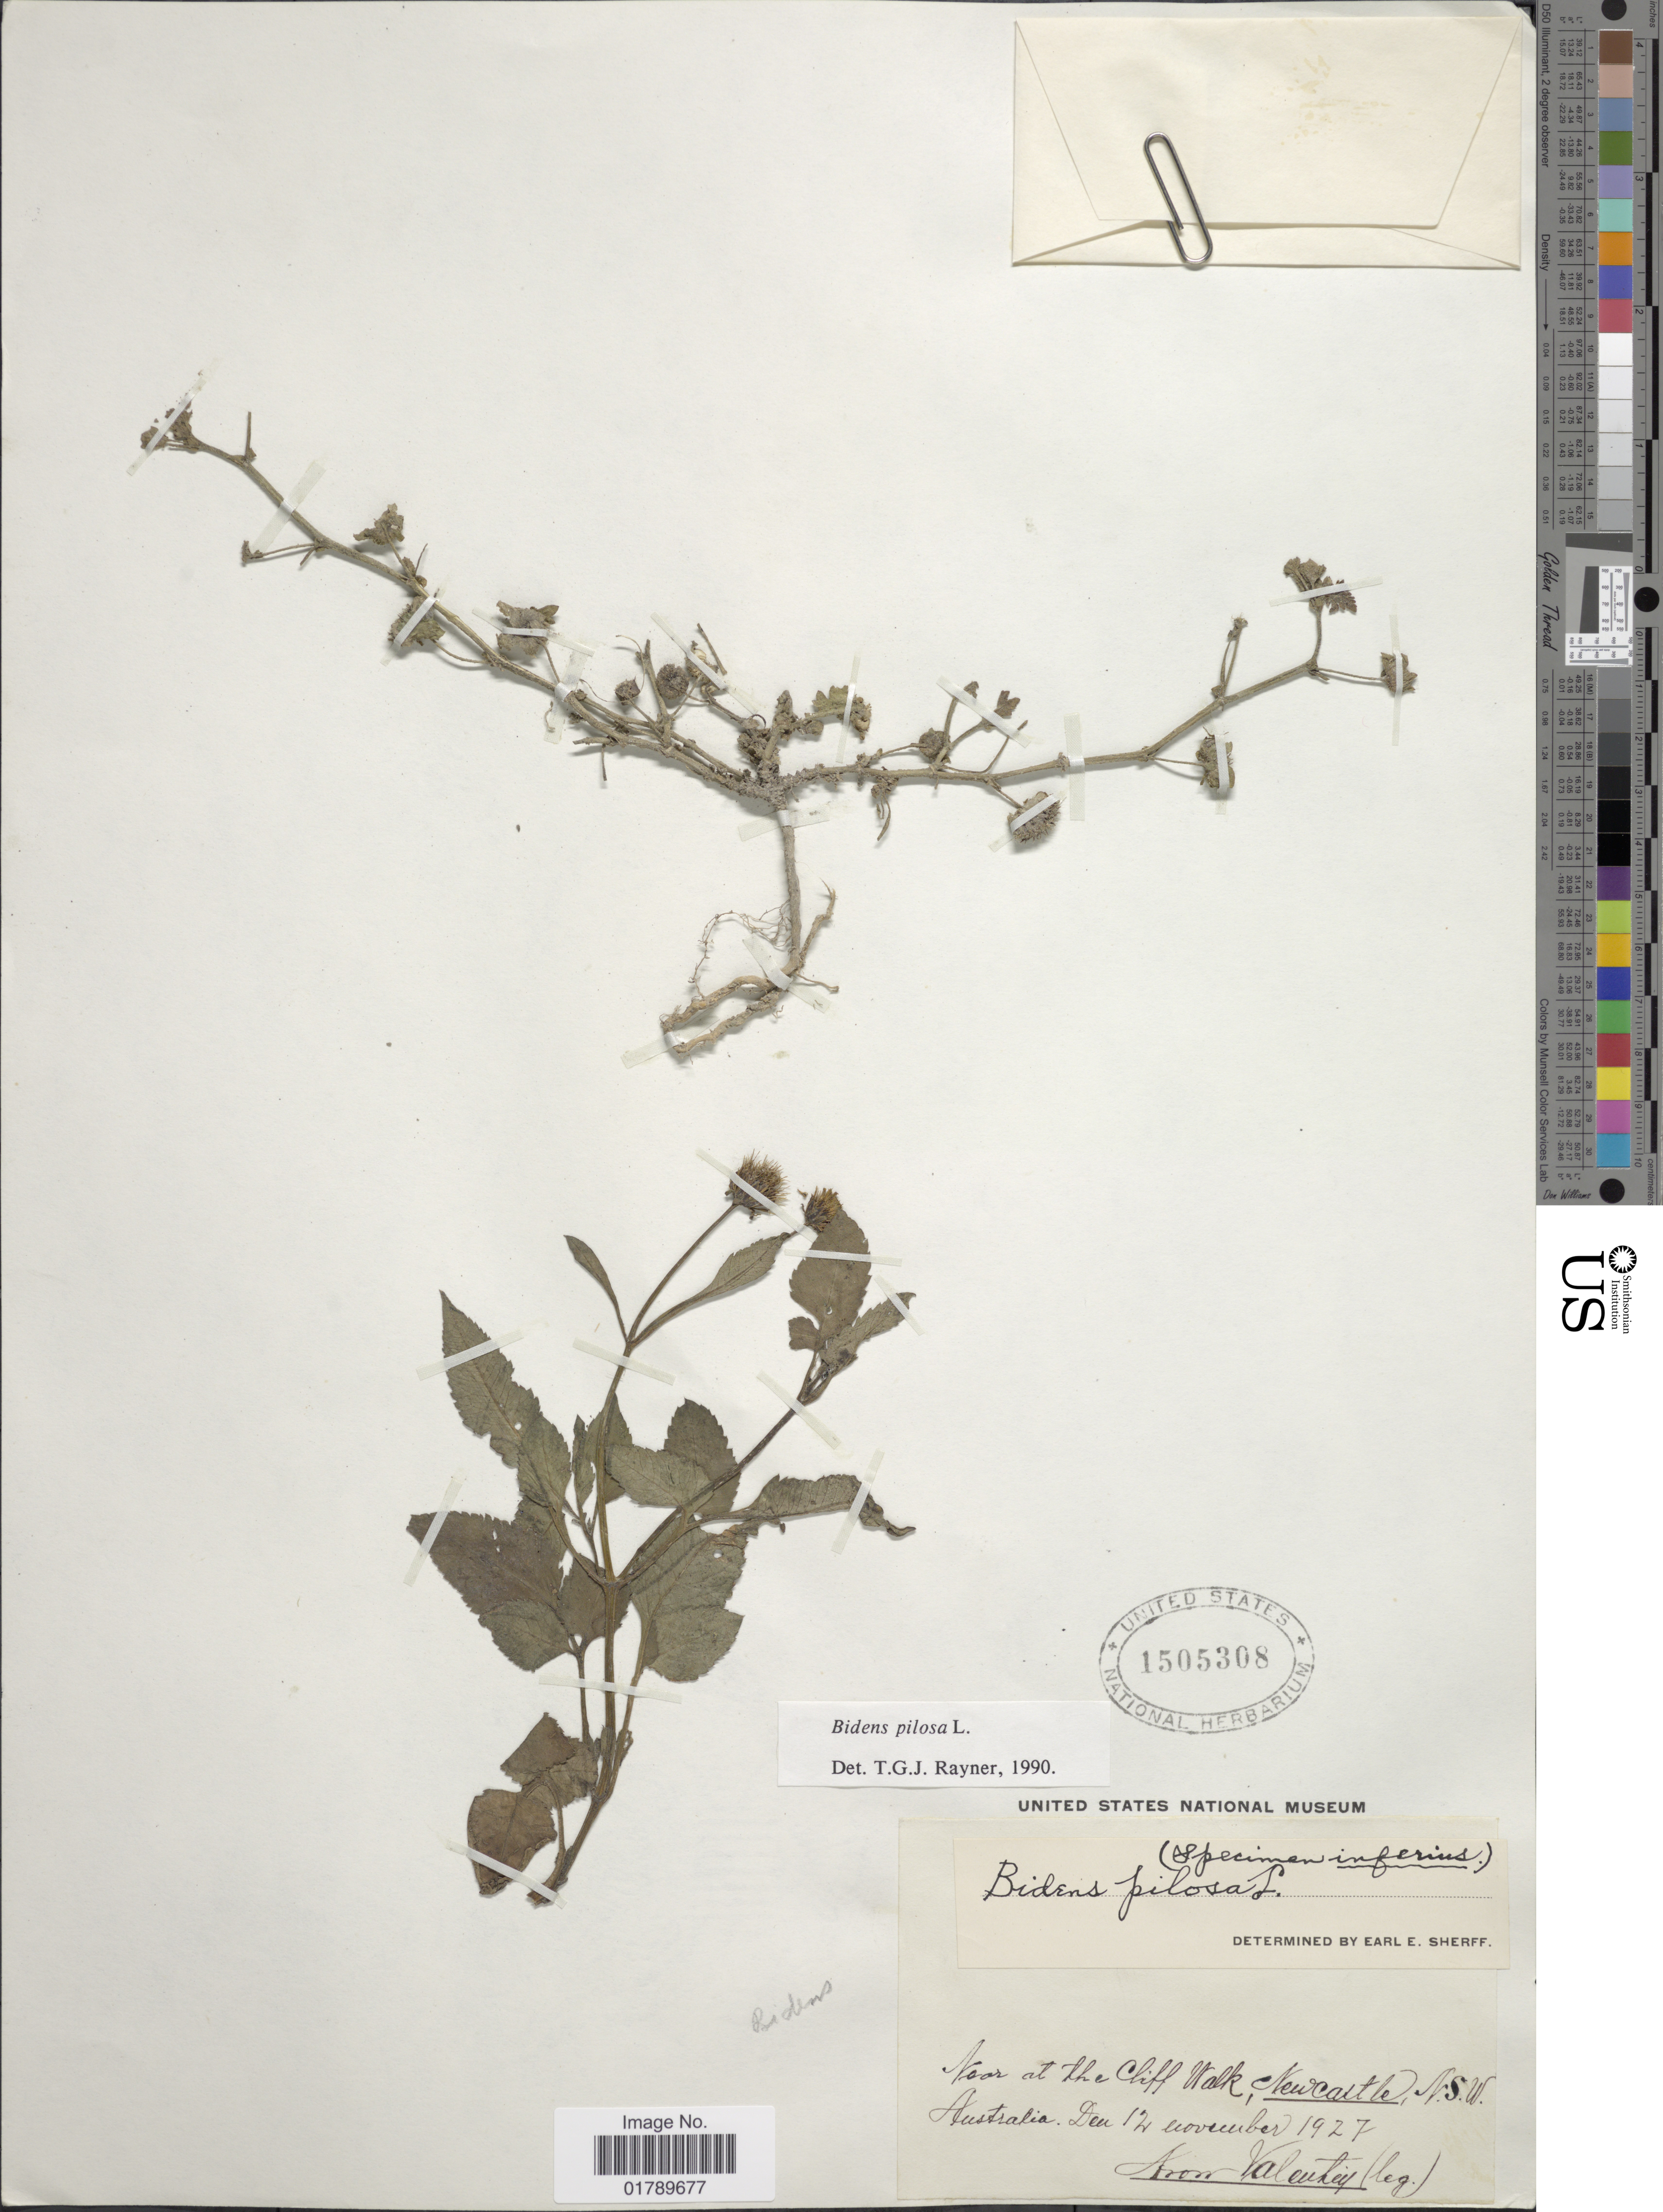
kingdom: Plantae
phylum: Tracheophyta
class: Magnoliopsida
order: Asterales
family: Asteraceae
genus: Bidens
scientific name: Bidens pilosa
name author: L.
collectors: A. Valentin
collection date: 1927-11-12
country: Australia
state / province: New South Wales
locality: Near at the Cliff Walk, Newcastle, N. S. W.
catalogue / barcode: US 1505308